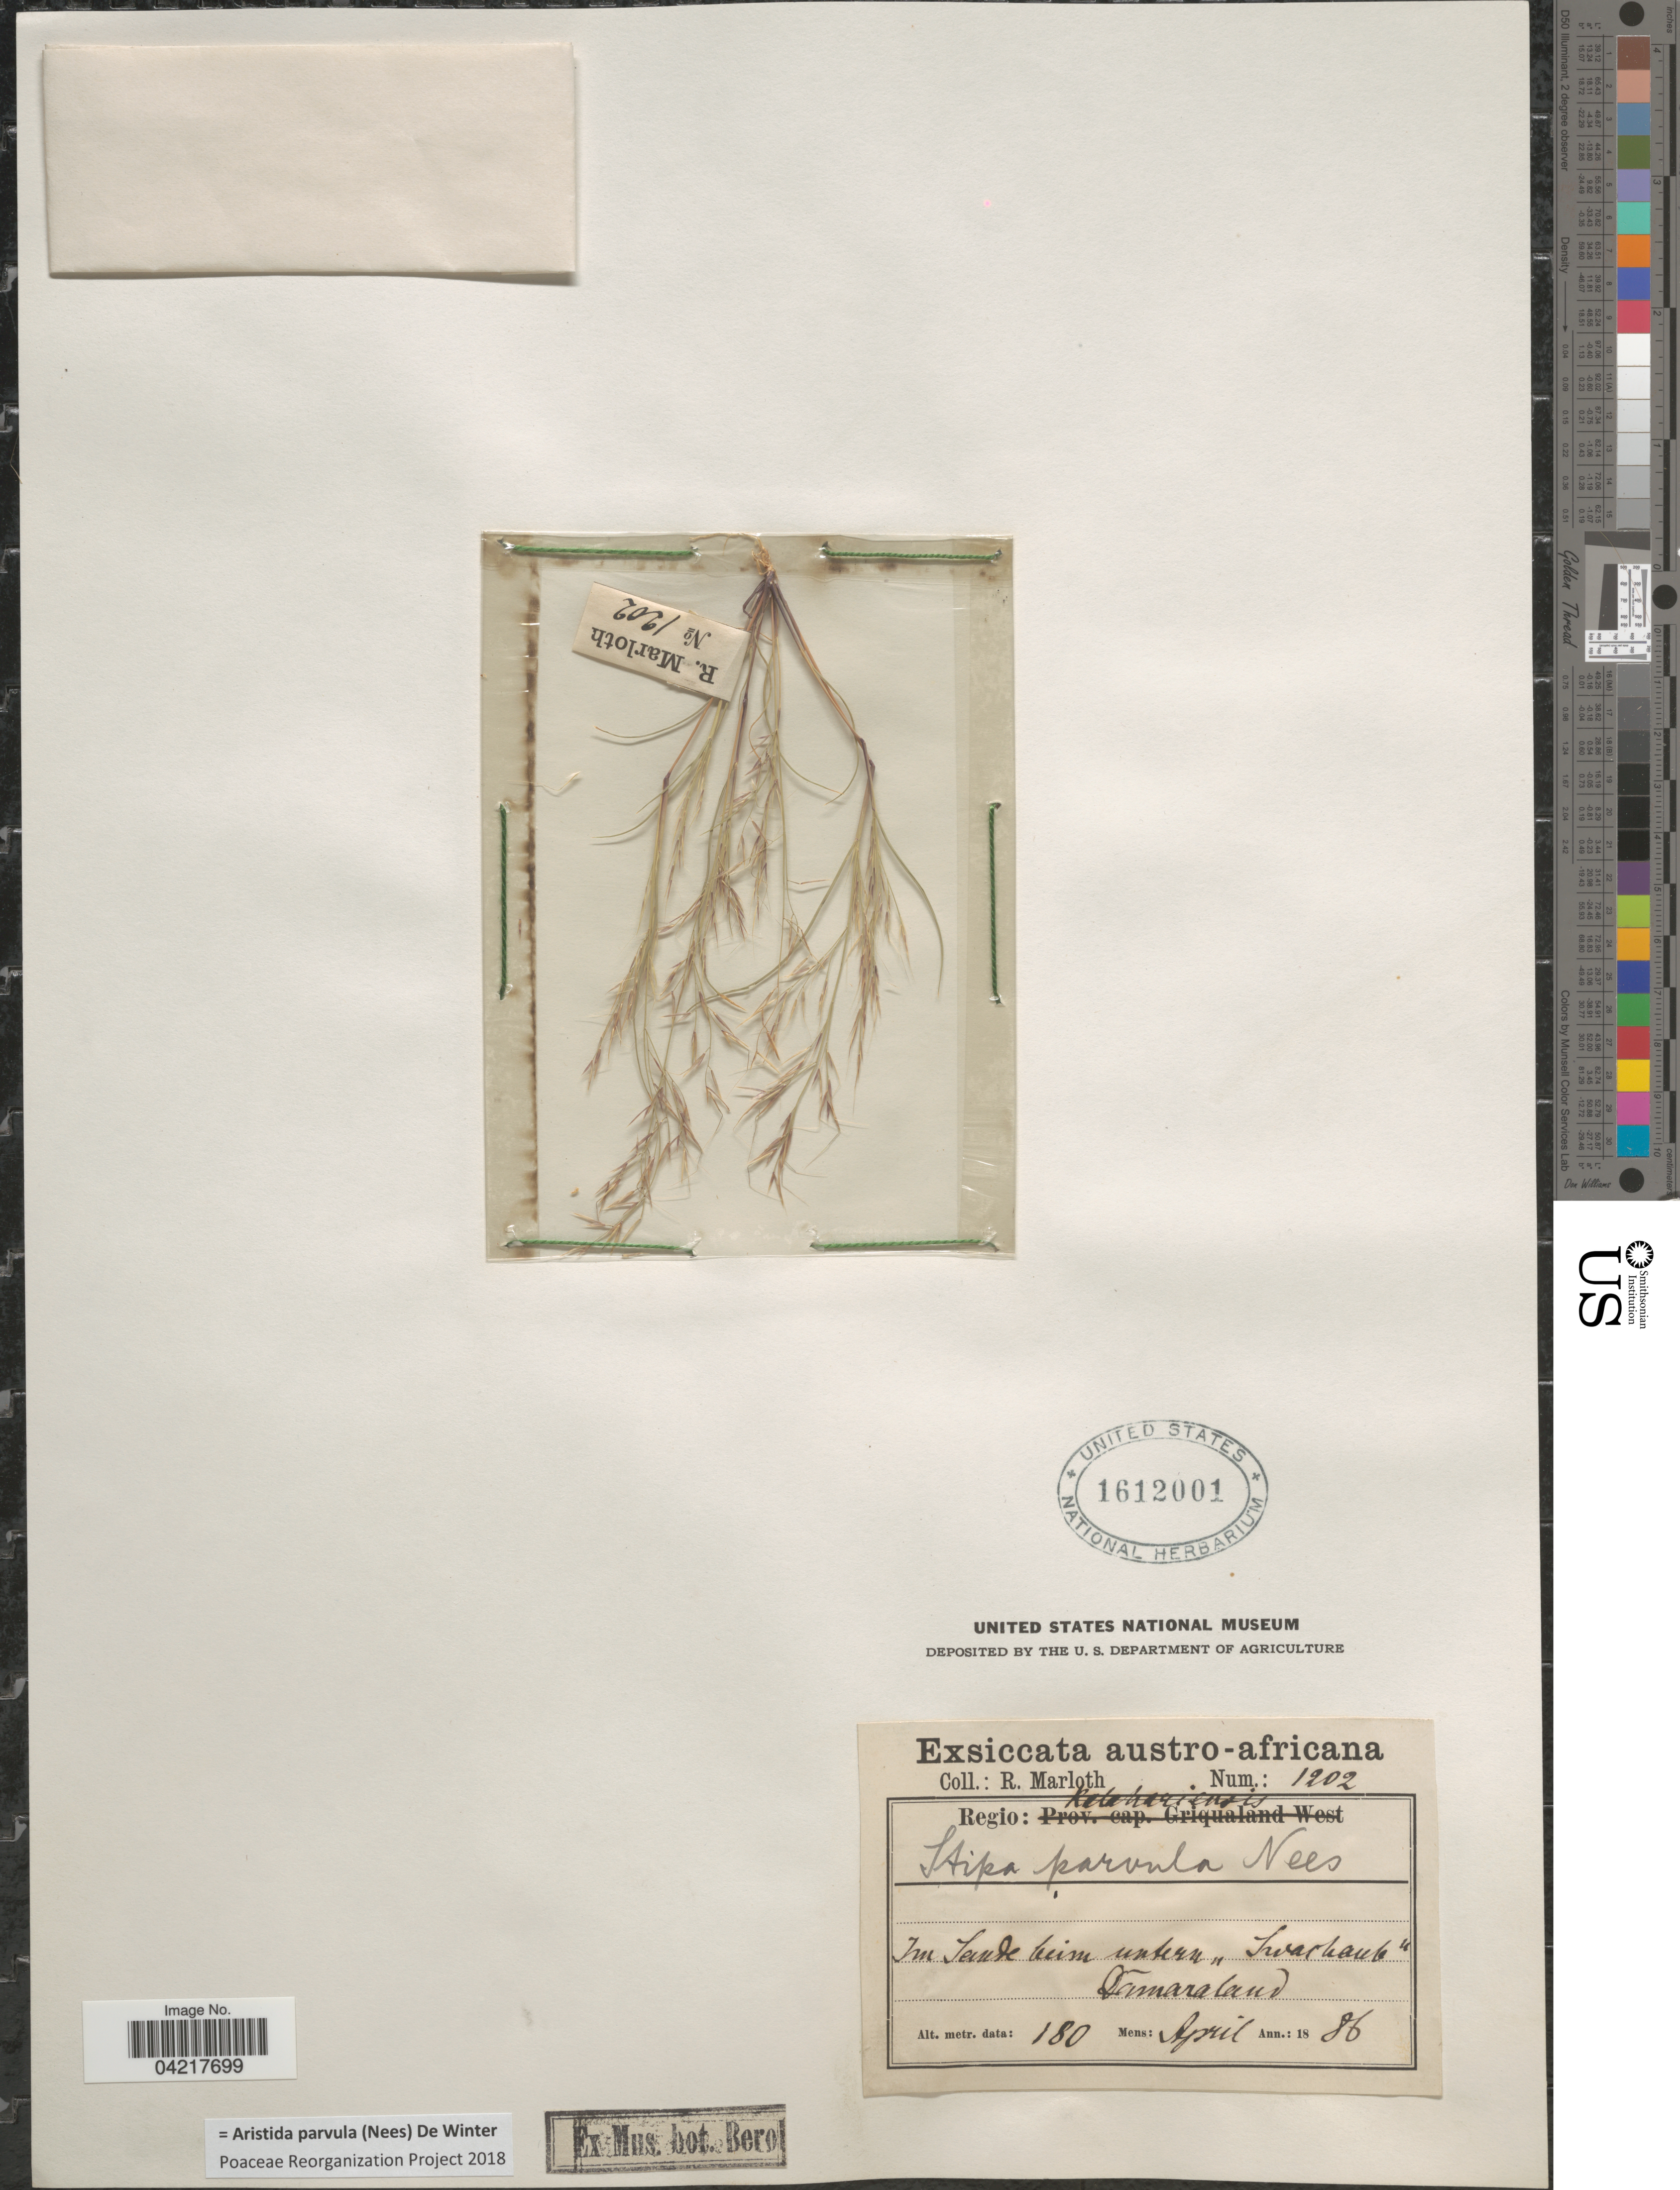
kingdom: Plantae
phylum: Tracheophyta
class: Liliopsida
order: Poales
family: Poaceae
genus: Aristida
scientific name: Aristida parvula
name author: Nees & De Winter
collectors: Marloth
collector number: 1202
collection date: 1886-04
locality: Austro-africana. Regio: Kotahariensis [interpreted]. Im sande beim untern "Swartbach" Qamaraland. [interpreted]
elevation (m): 180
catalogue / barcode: US 1612001